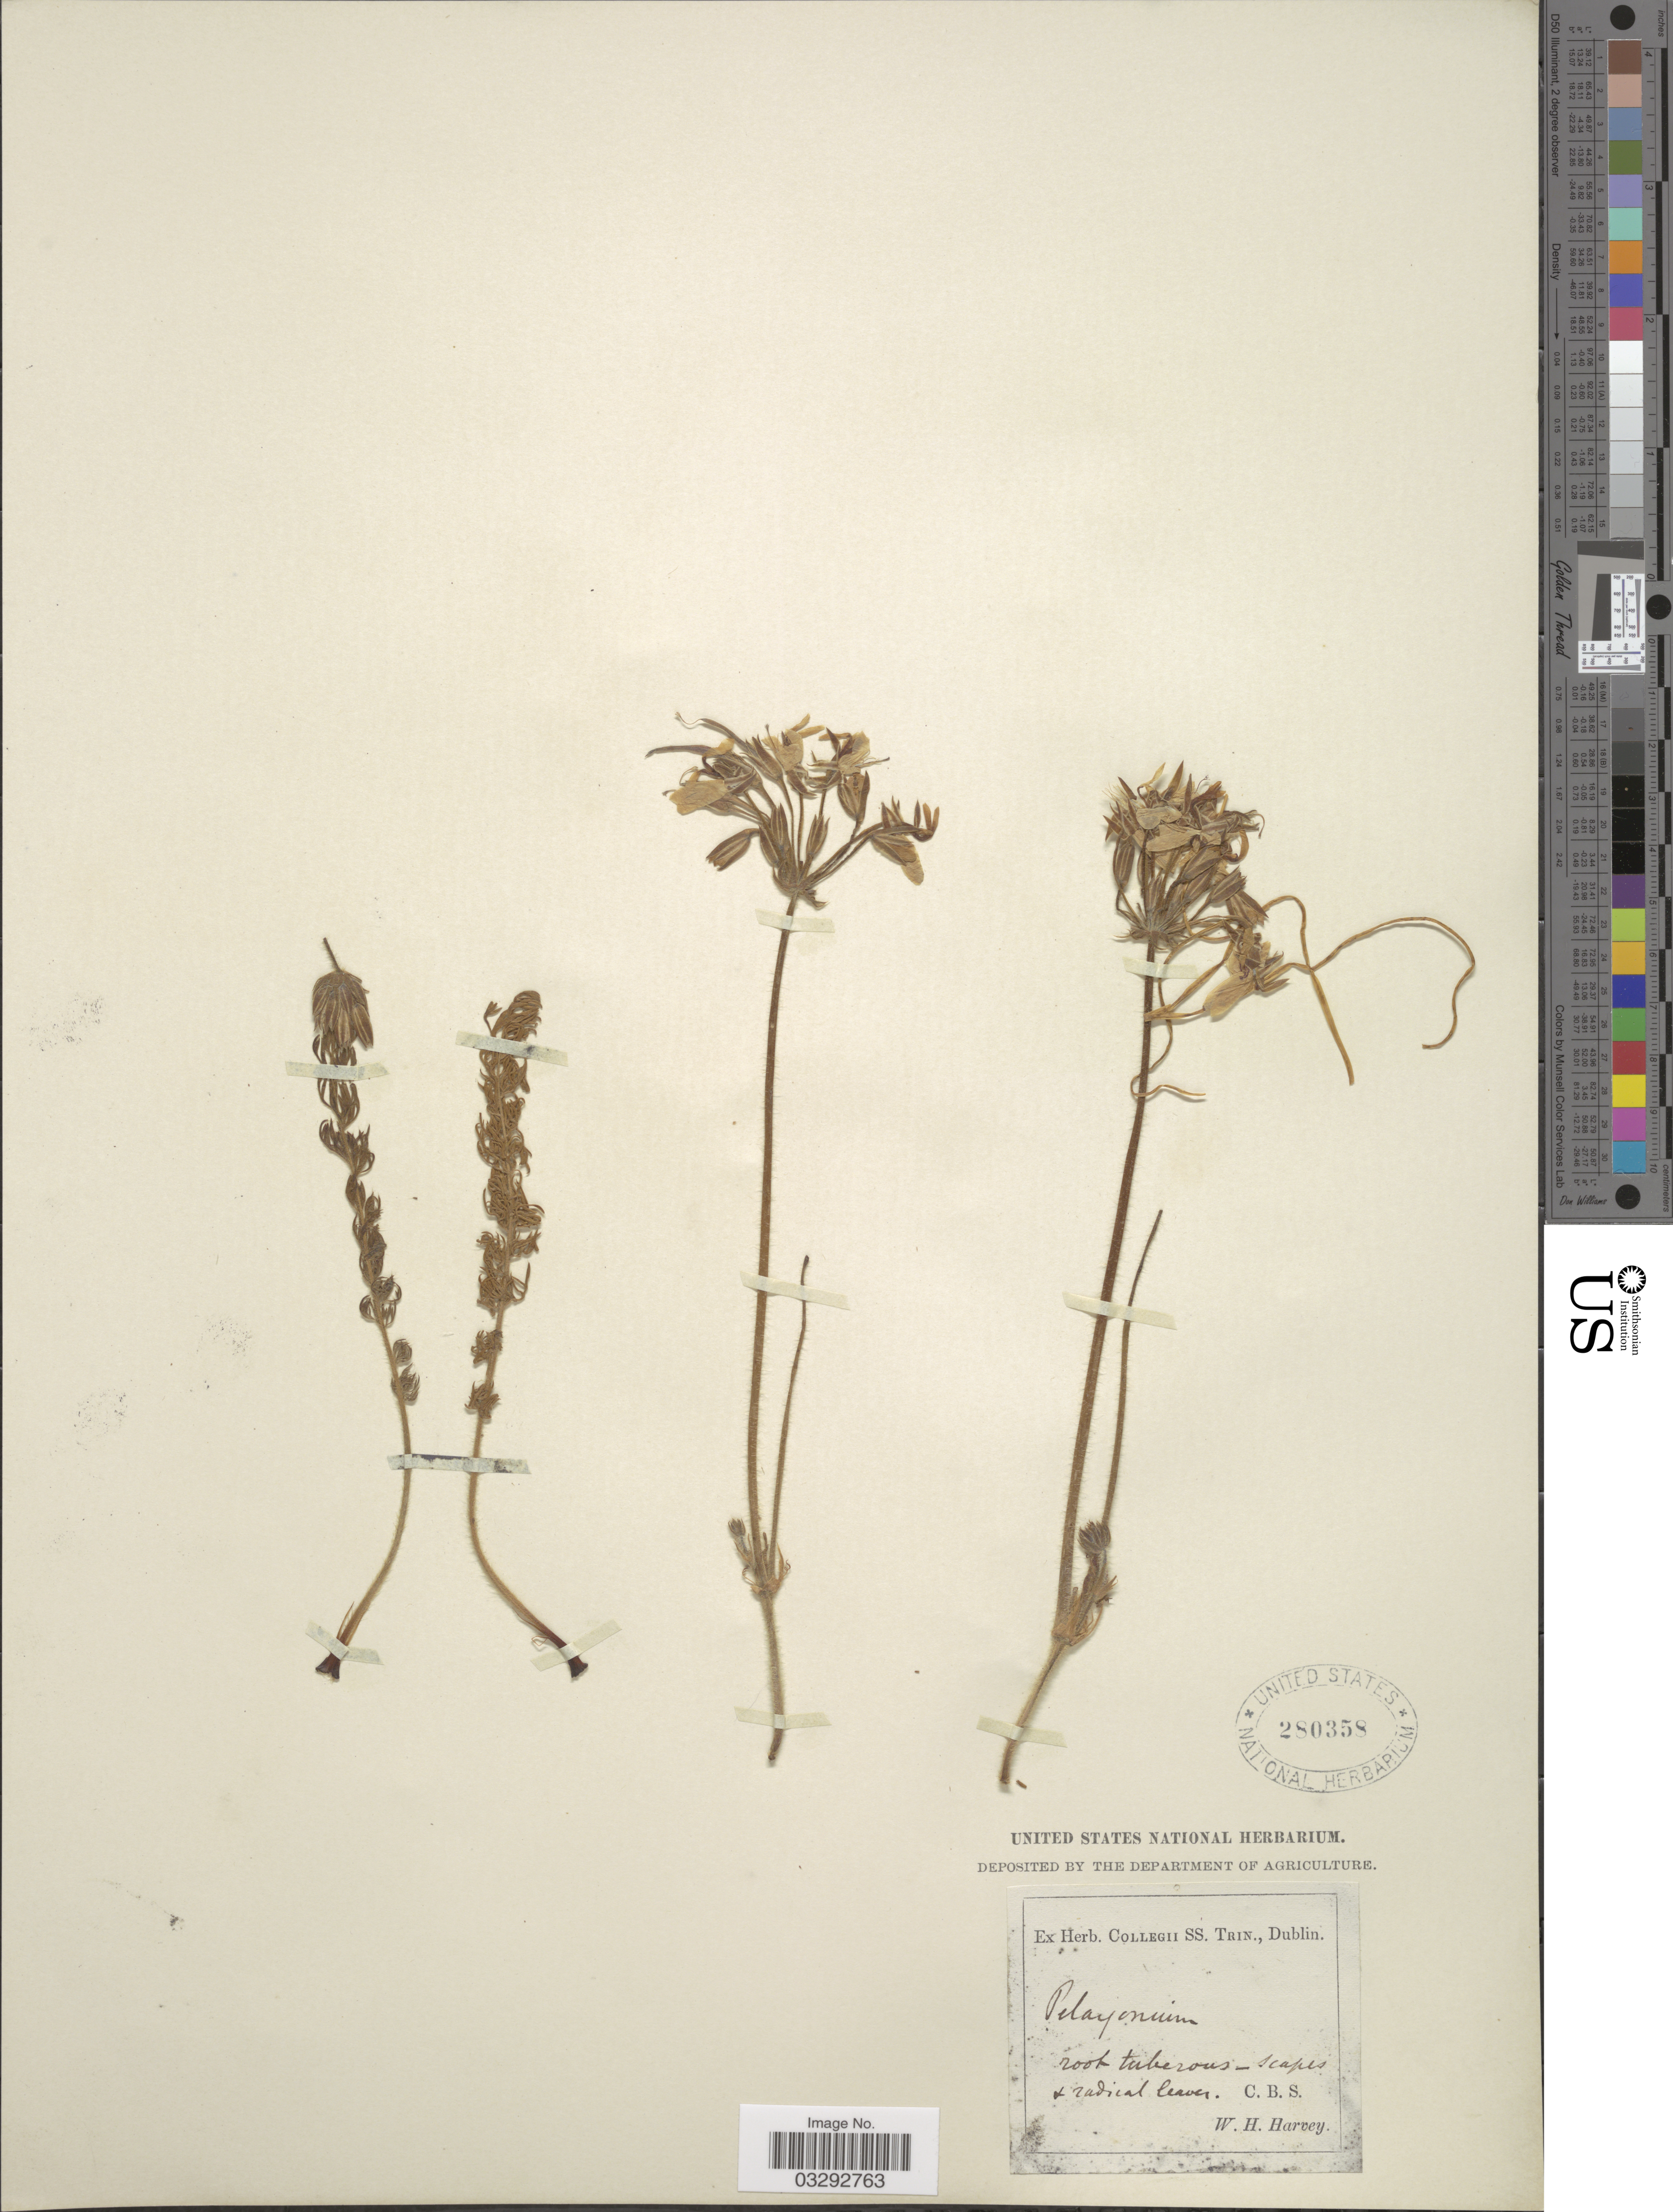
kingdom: Plantae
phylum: Tracheophyta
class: Magnoliopsida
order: Geraniales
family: Geraniaceae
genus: Pelargonium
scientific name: Pelargonium sp.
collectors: W. Harvey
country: South Africa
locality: C.B.S. [unsure placement]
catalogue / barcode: US 280358